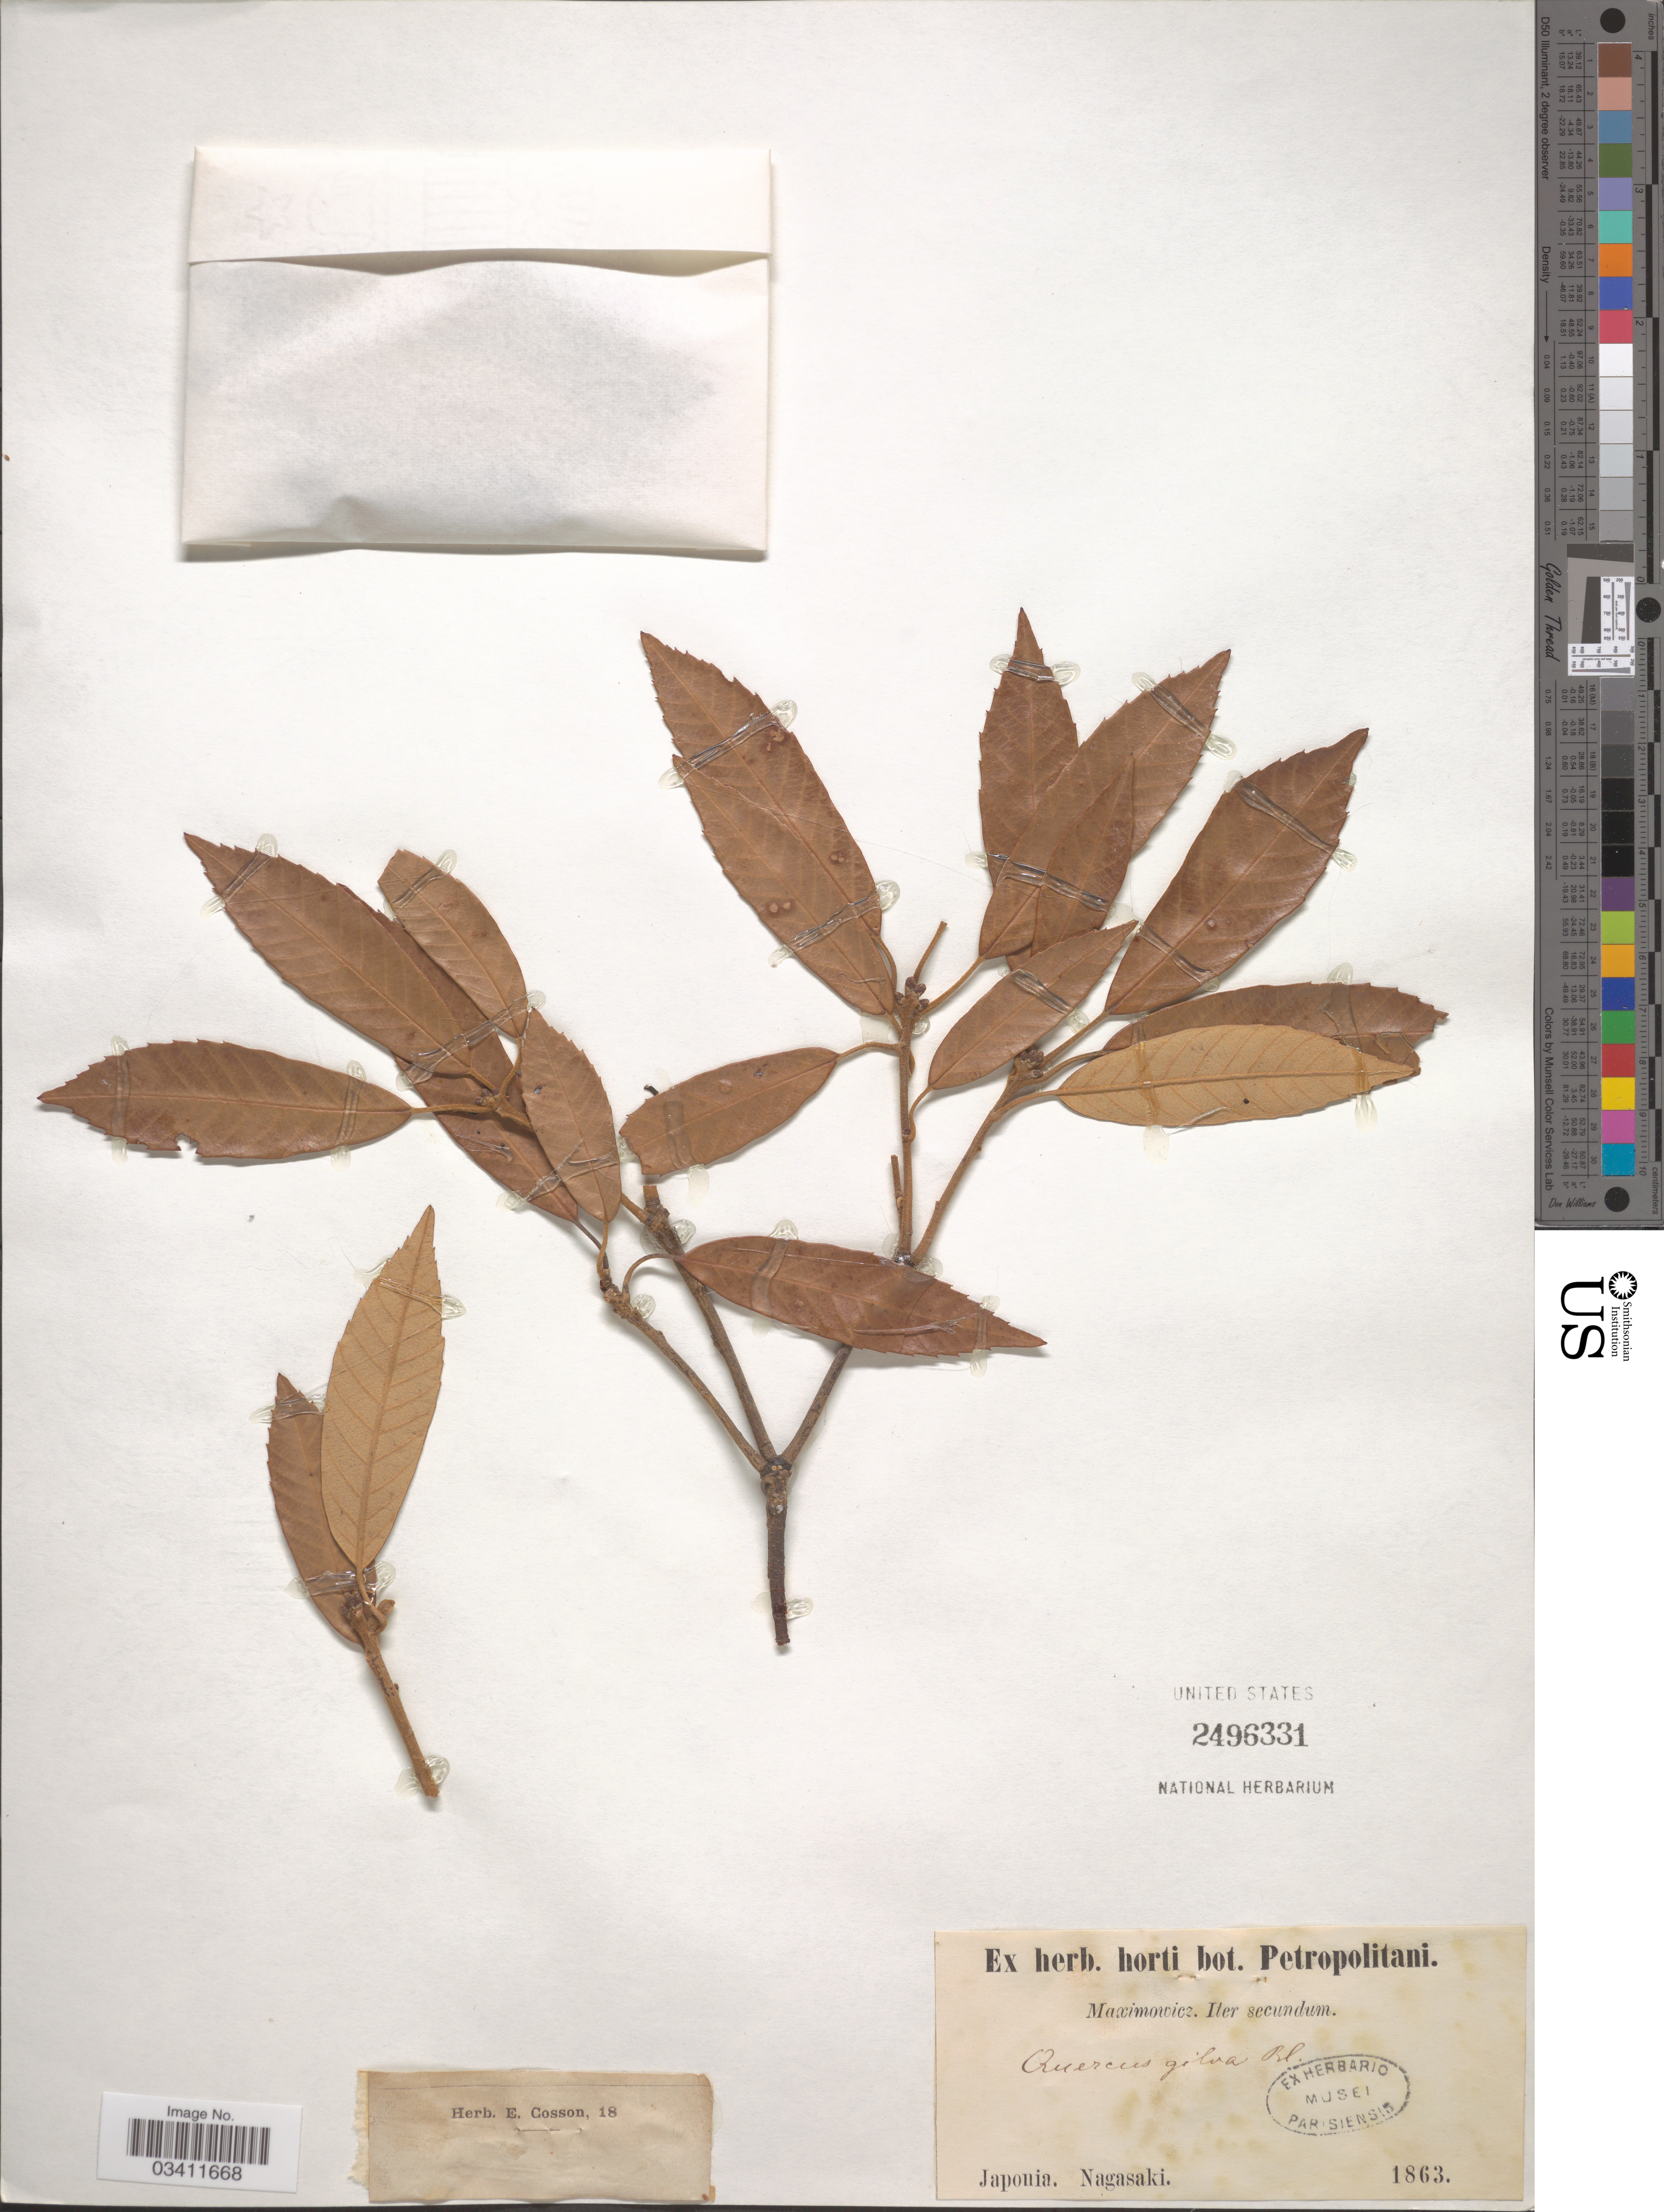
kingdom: Plantae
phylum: Tracheophyta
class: Magnoliopsida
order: Fagales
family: Fagaceae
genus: Quercus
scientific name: Quercus gilva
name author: Blume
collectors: Maximowicz, --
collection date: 1863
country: Japan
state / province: Nagasaki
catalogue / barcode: US 2496331